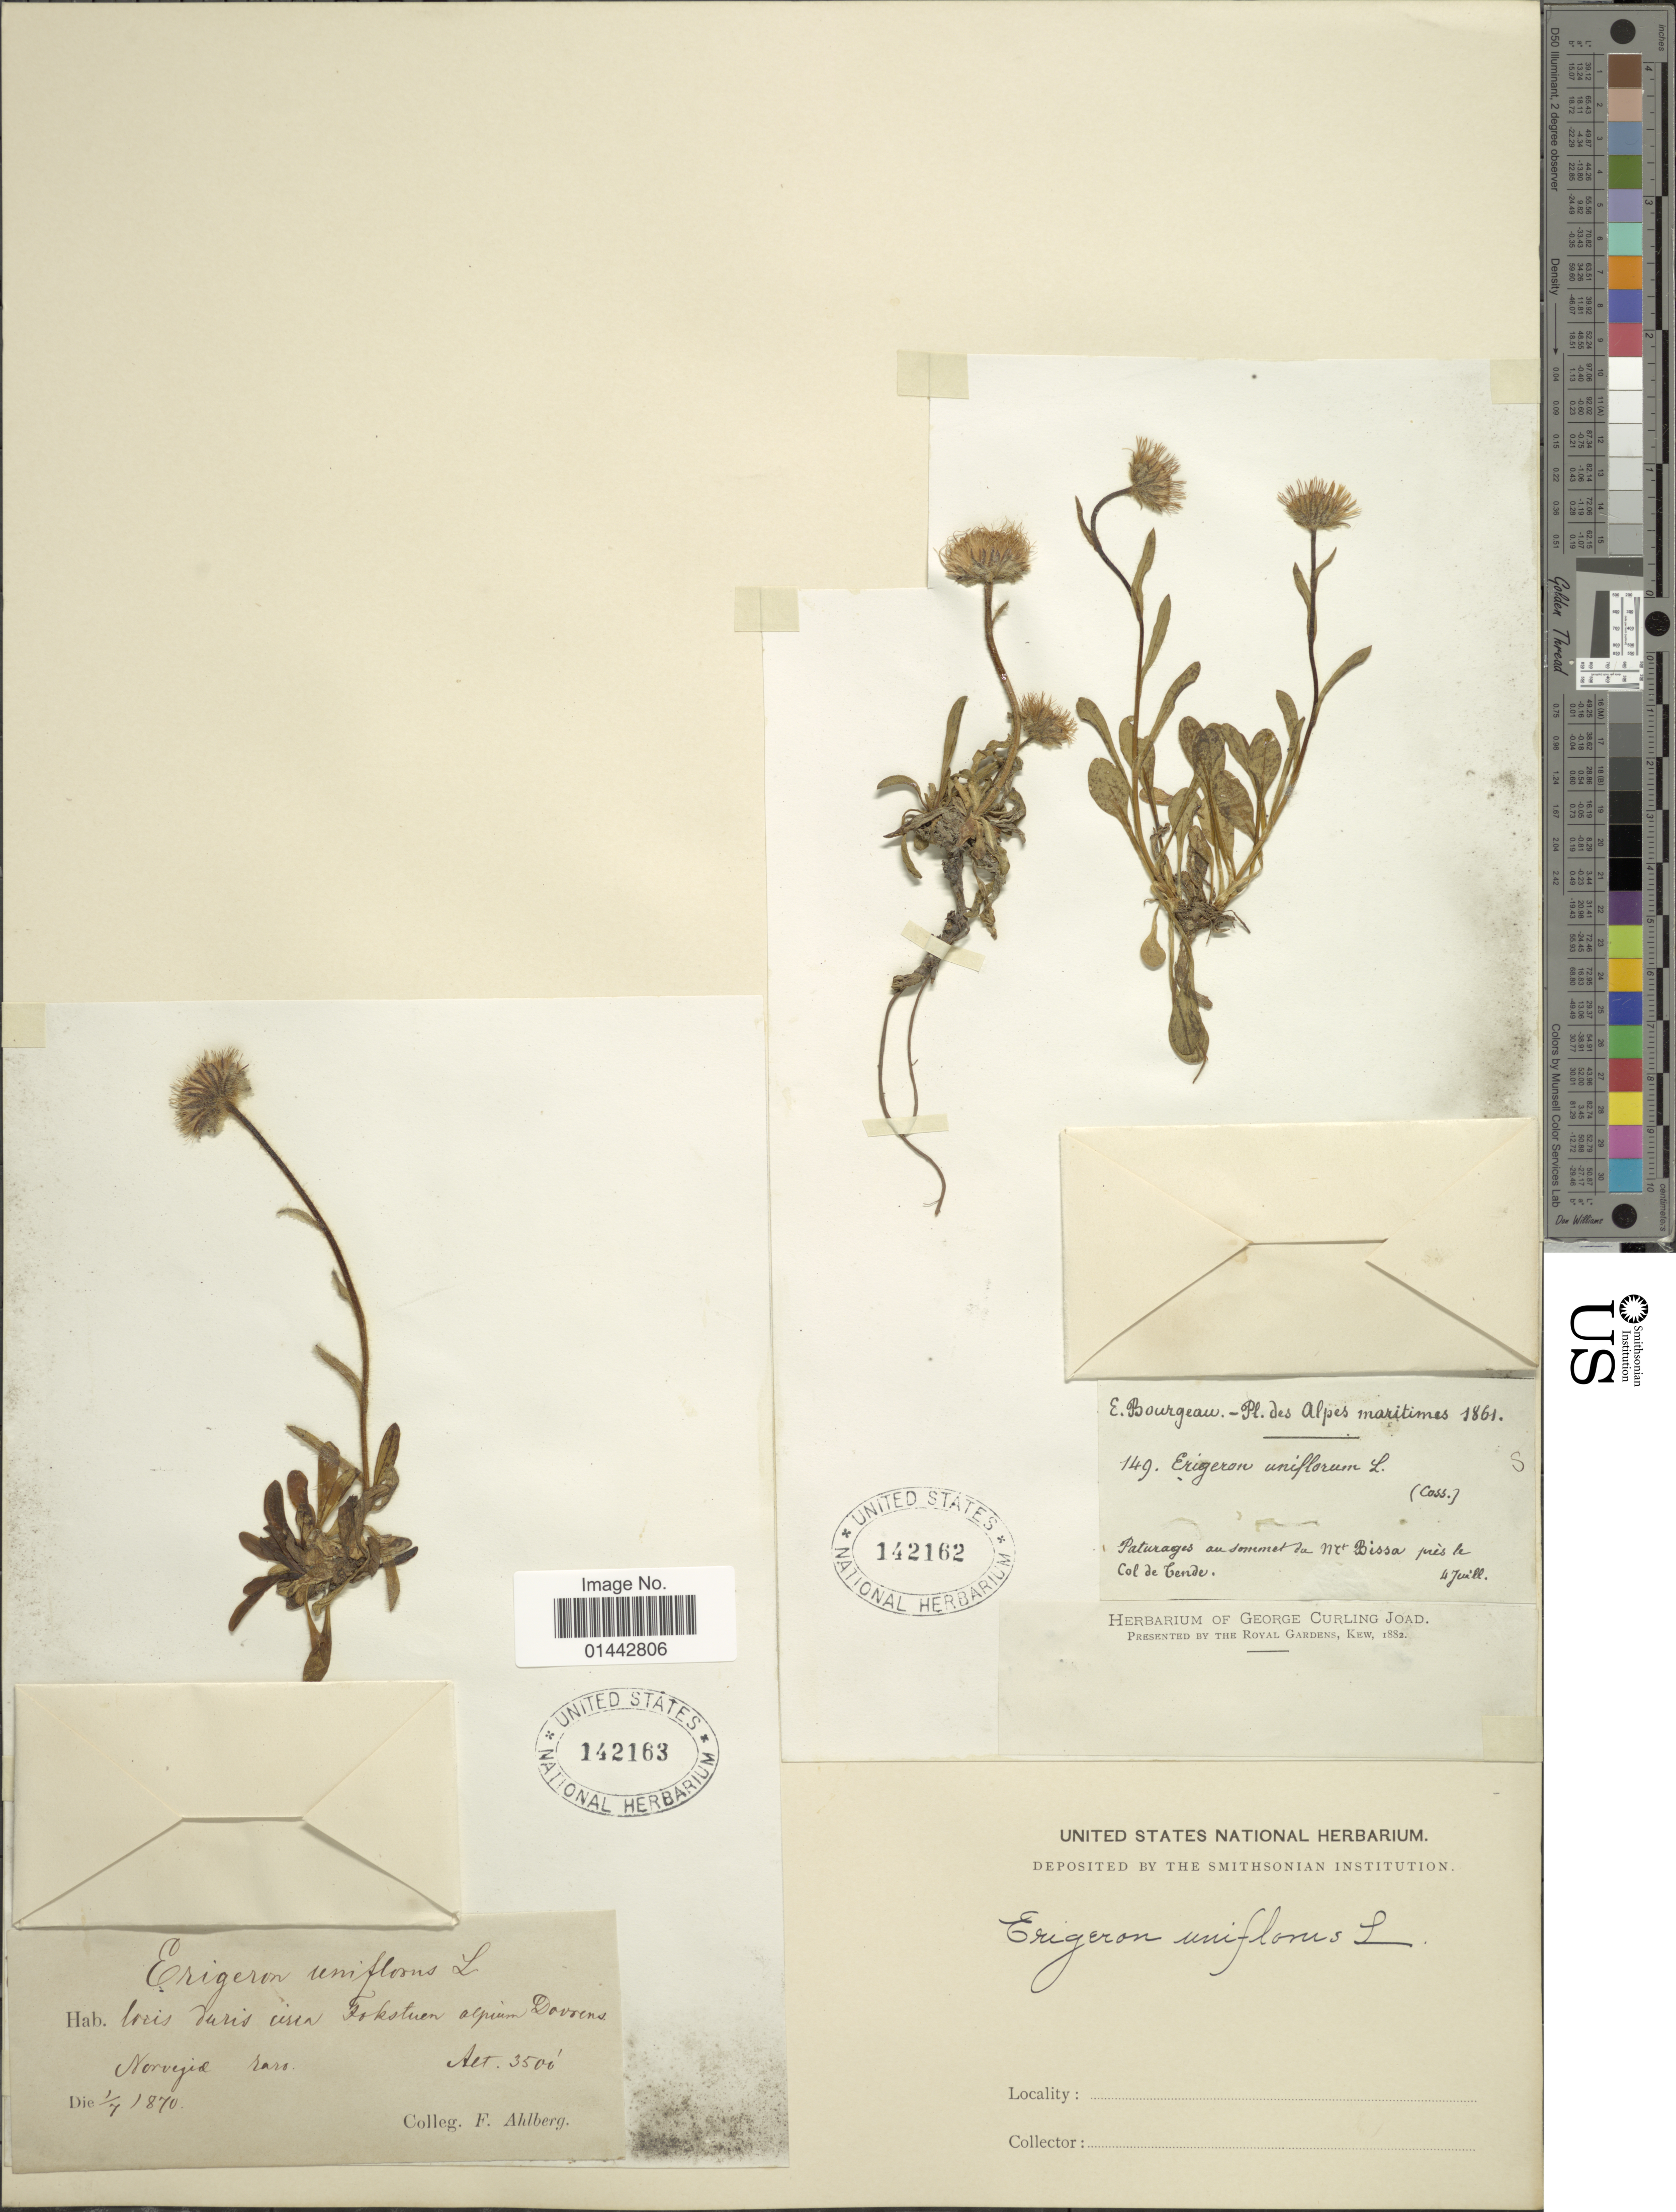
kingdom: Plantae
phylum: Tracheophyta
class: Magnoliopsida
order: Asterales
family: Asteraceae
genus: Erigeron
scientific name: Erigeron uniflorus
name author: L.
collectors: E. Bourgeau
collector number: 149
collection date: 1861-07-04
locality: Alpes maritimes, Paturages au sommet da Mt Bissa pres le Col de Tende.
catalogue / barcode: US 142162-2